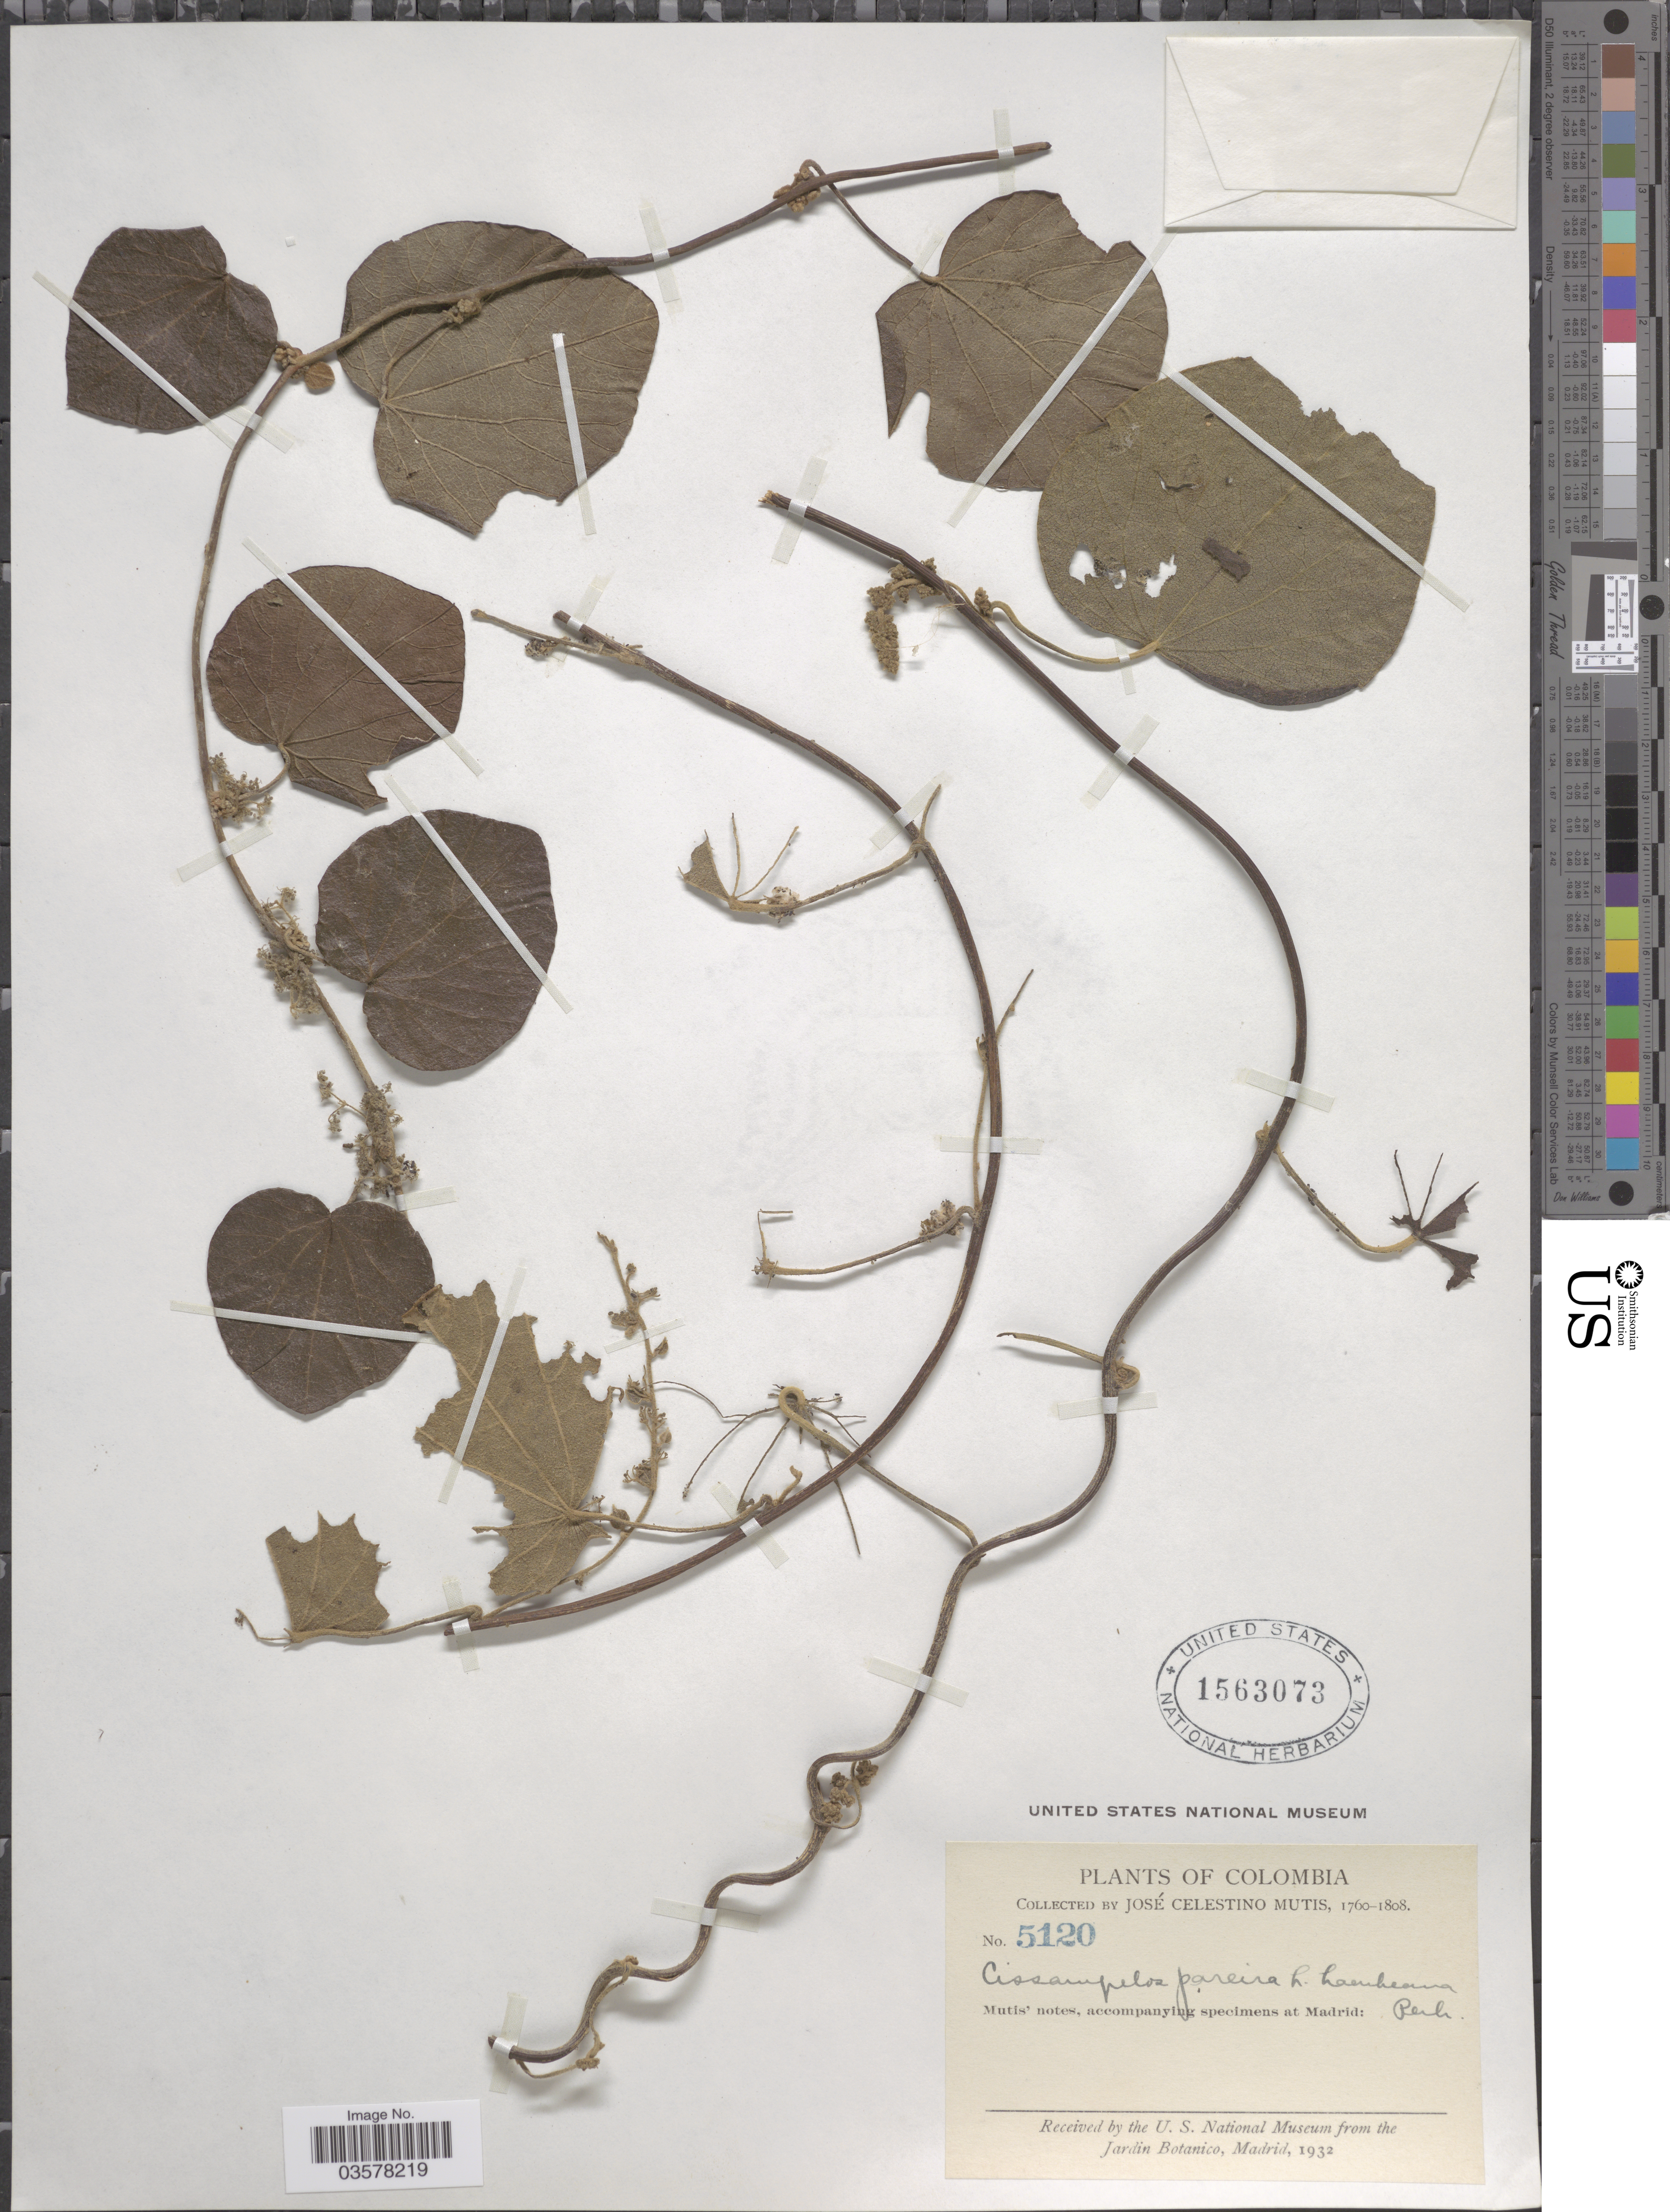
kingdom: Plantae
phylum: Tracheophyta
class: Magnoliopsida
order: Ranunculales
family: Menispermaceae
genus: Cissampelos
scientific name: Cissampelos pareira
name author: L.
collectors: J. C. B. Mutis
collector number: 5120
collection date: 1760/1808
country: Colombia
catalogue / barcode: US 1563073